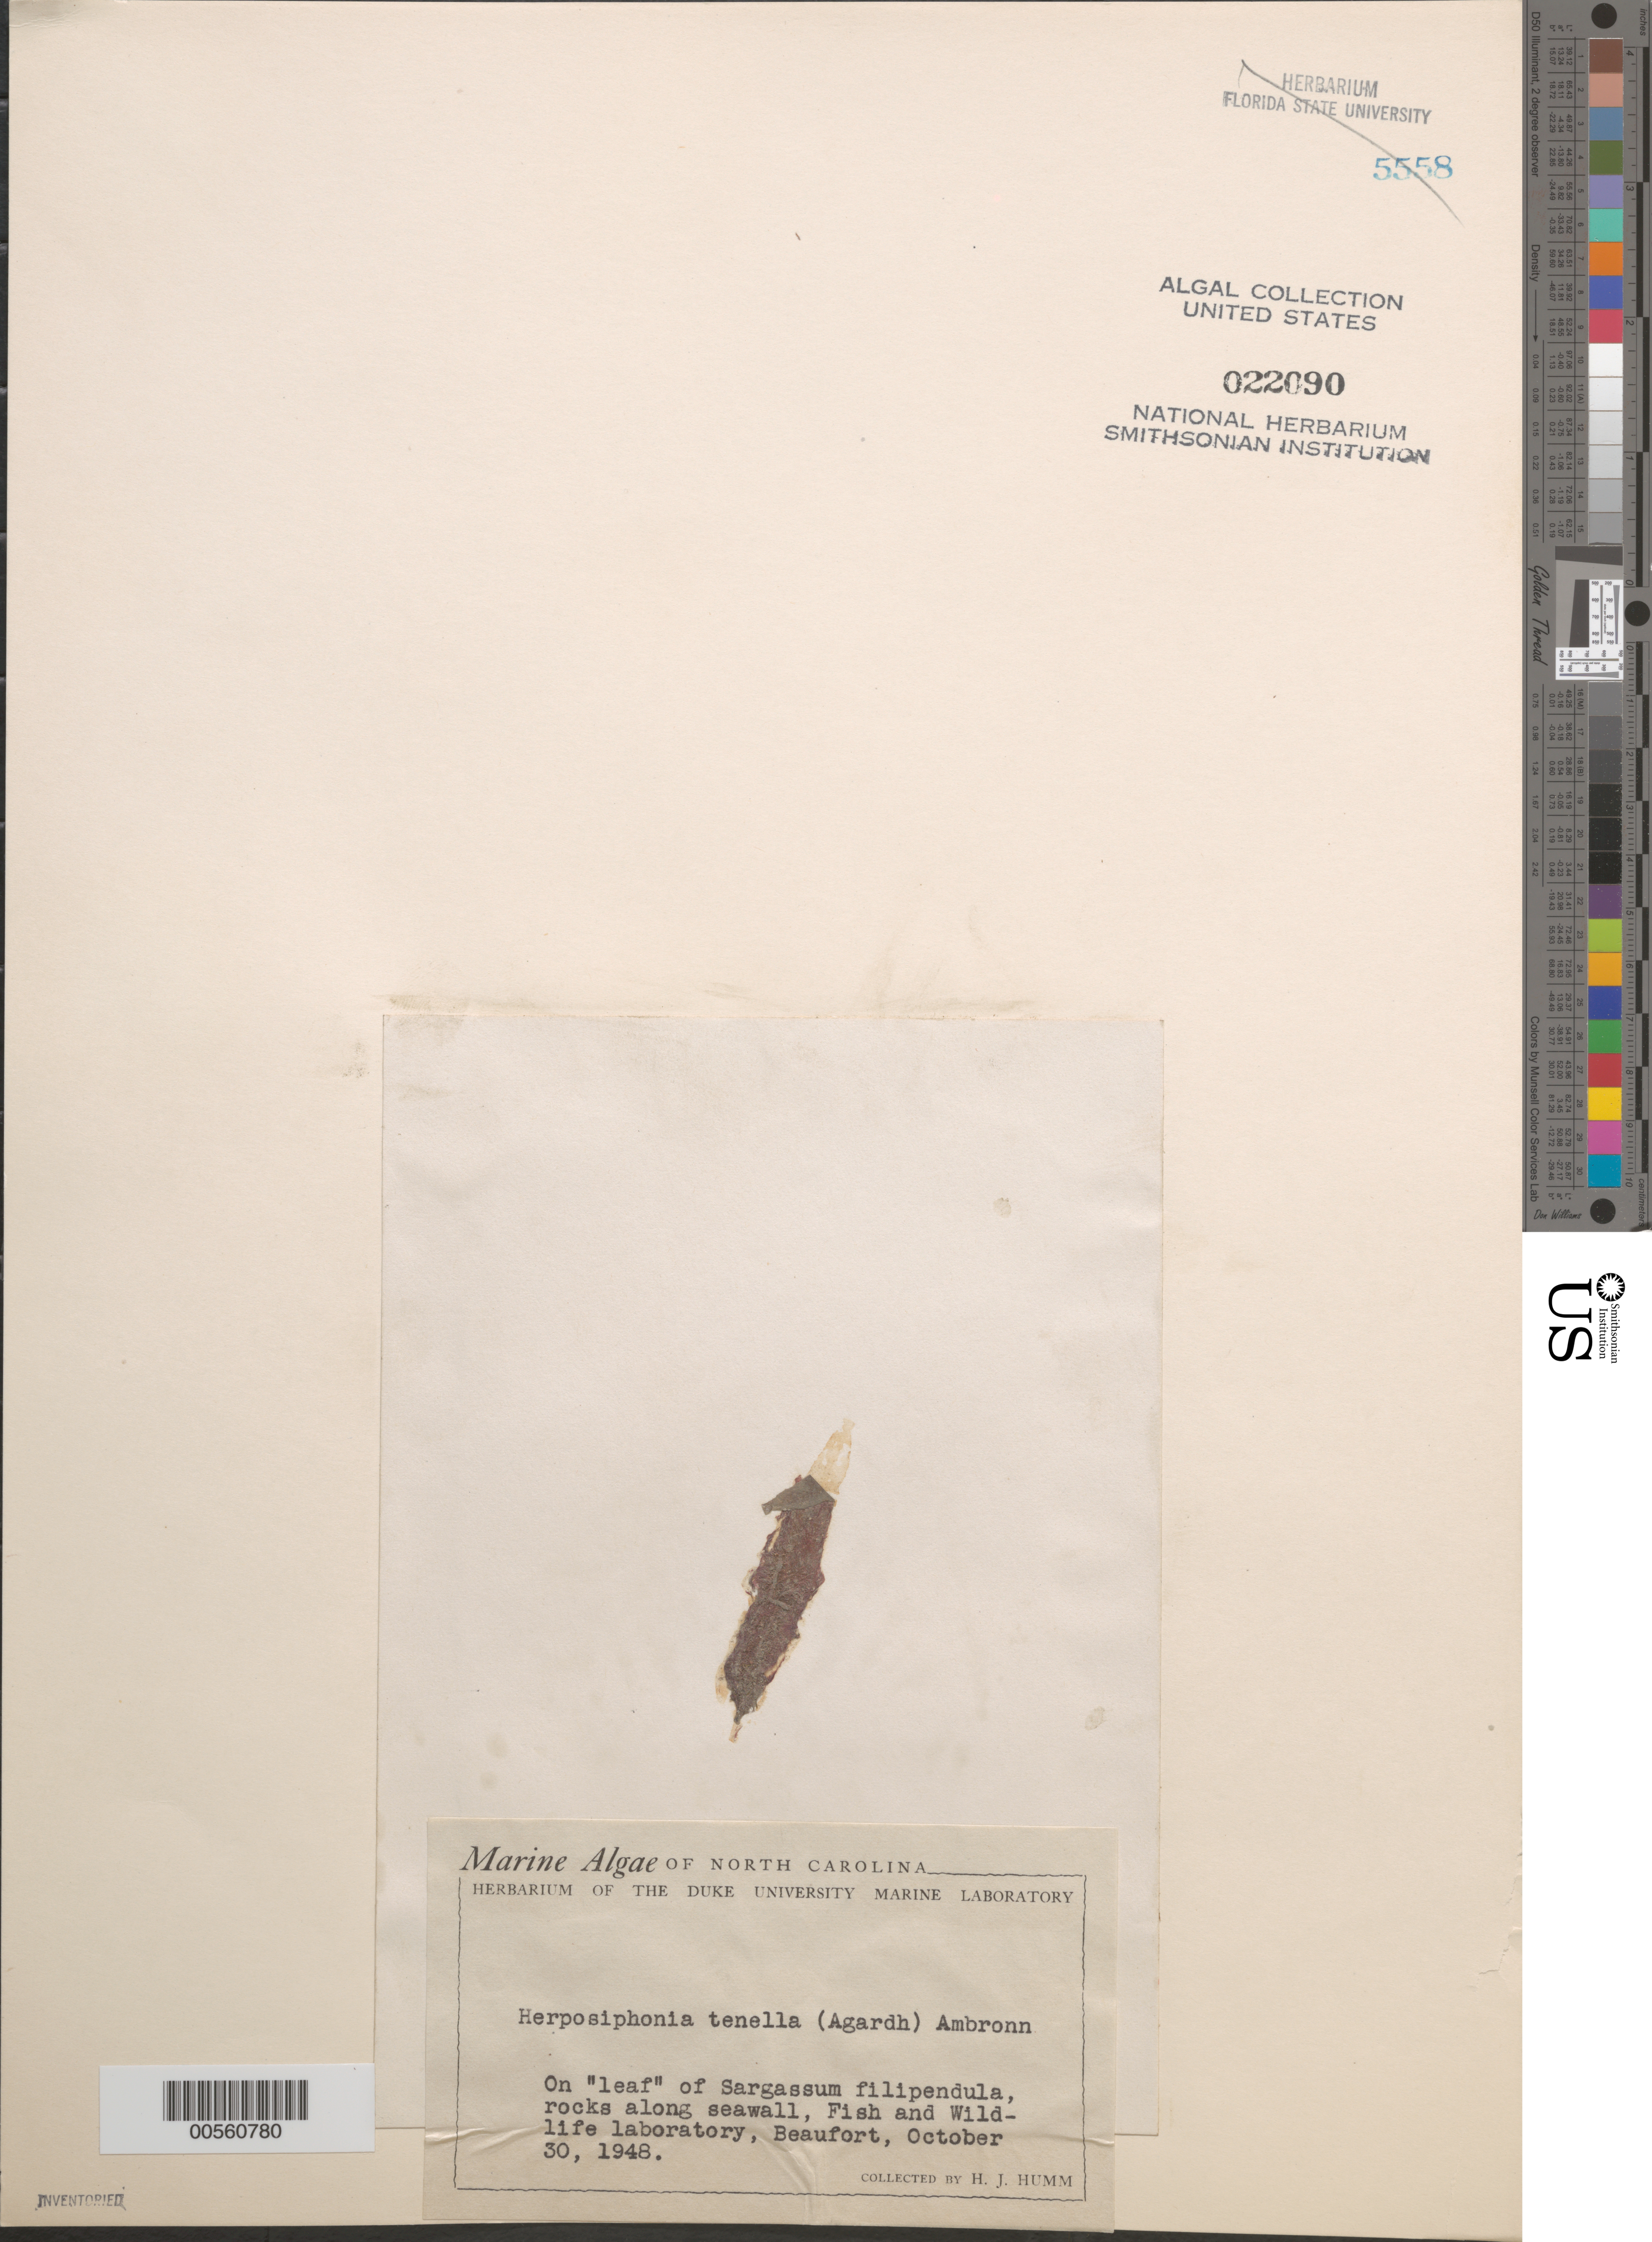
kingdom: Plantae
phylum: Rhodophyta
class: Florideophyceae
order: Ceramiales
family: Rhodomelaceae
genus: Herposiphonia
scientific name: Herposiphonia tenella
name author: (C. Agardh) Ambronn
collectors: H. J. Humm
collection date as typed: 30 Oct 1948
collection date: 1948-10-30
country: United States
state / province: North Carolina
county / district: Carteret County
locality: Beaufort, Fish and Wildlife Laboratory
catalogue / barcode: US 22090